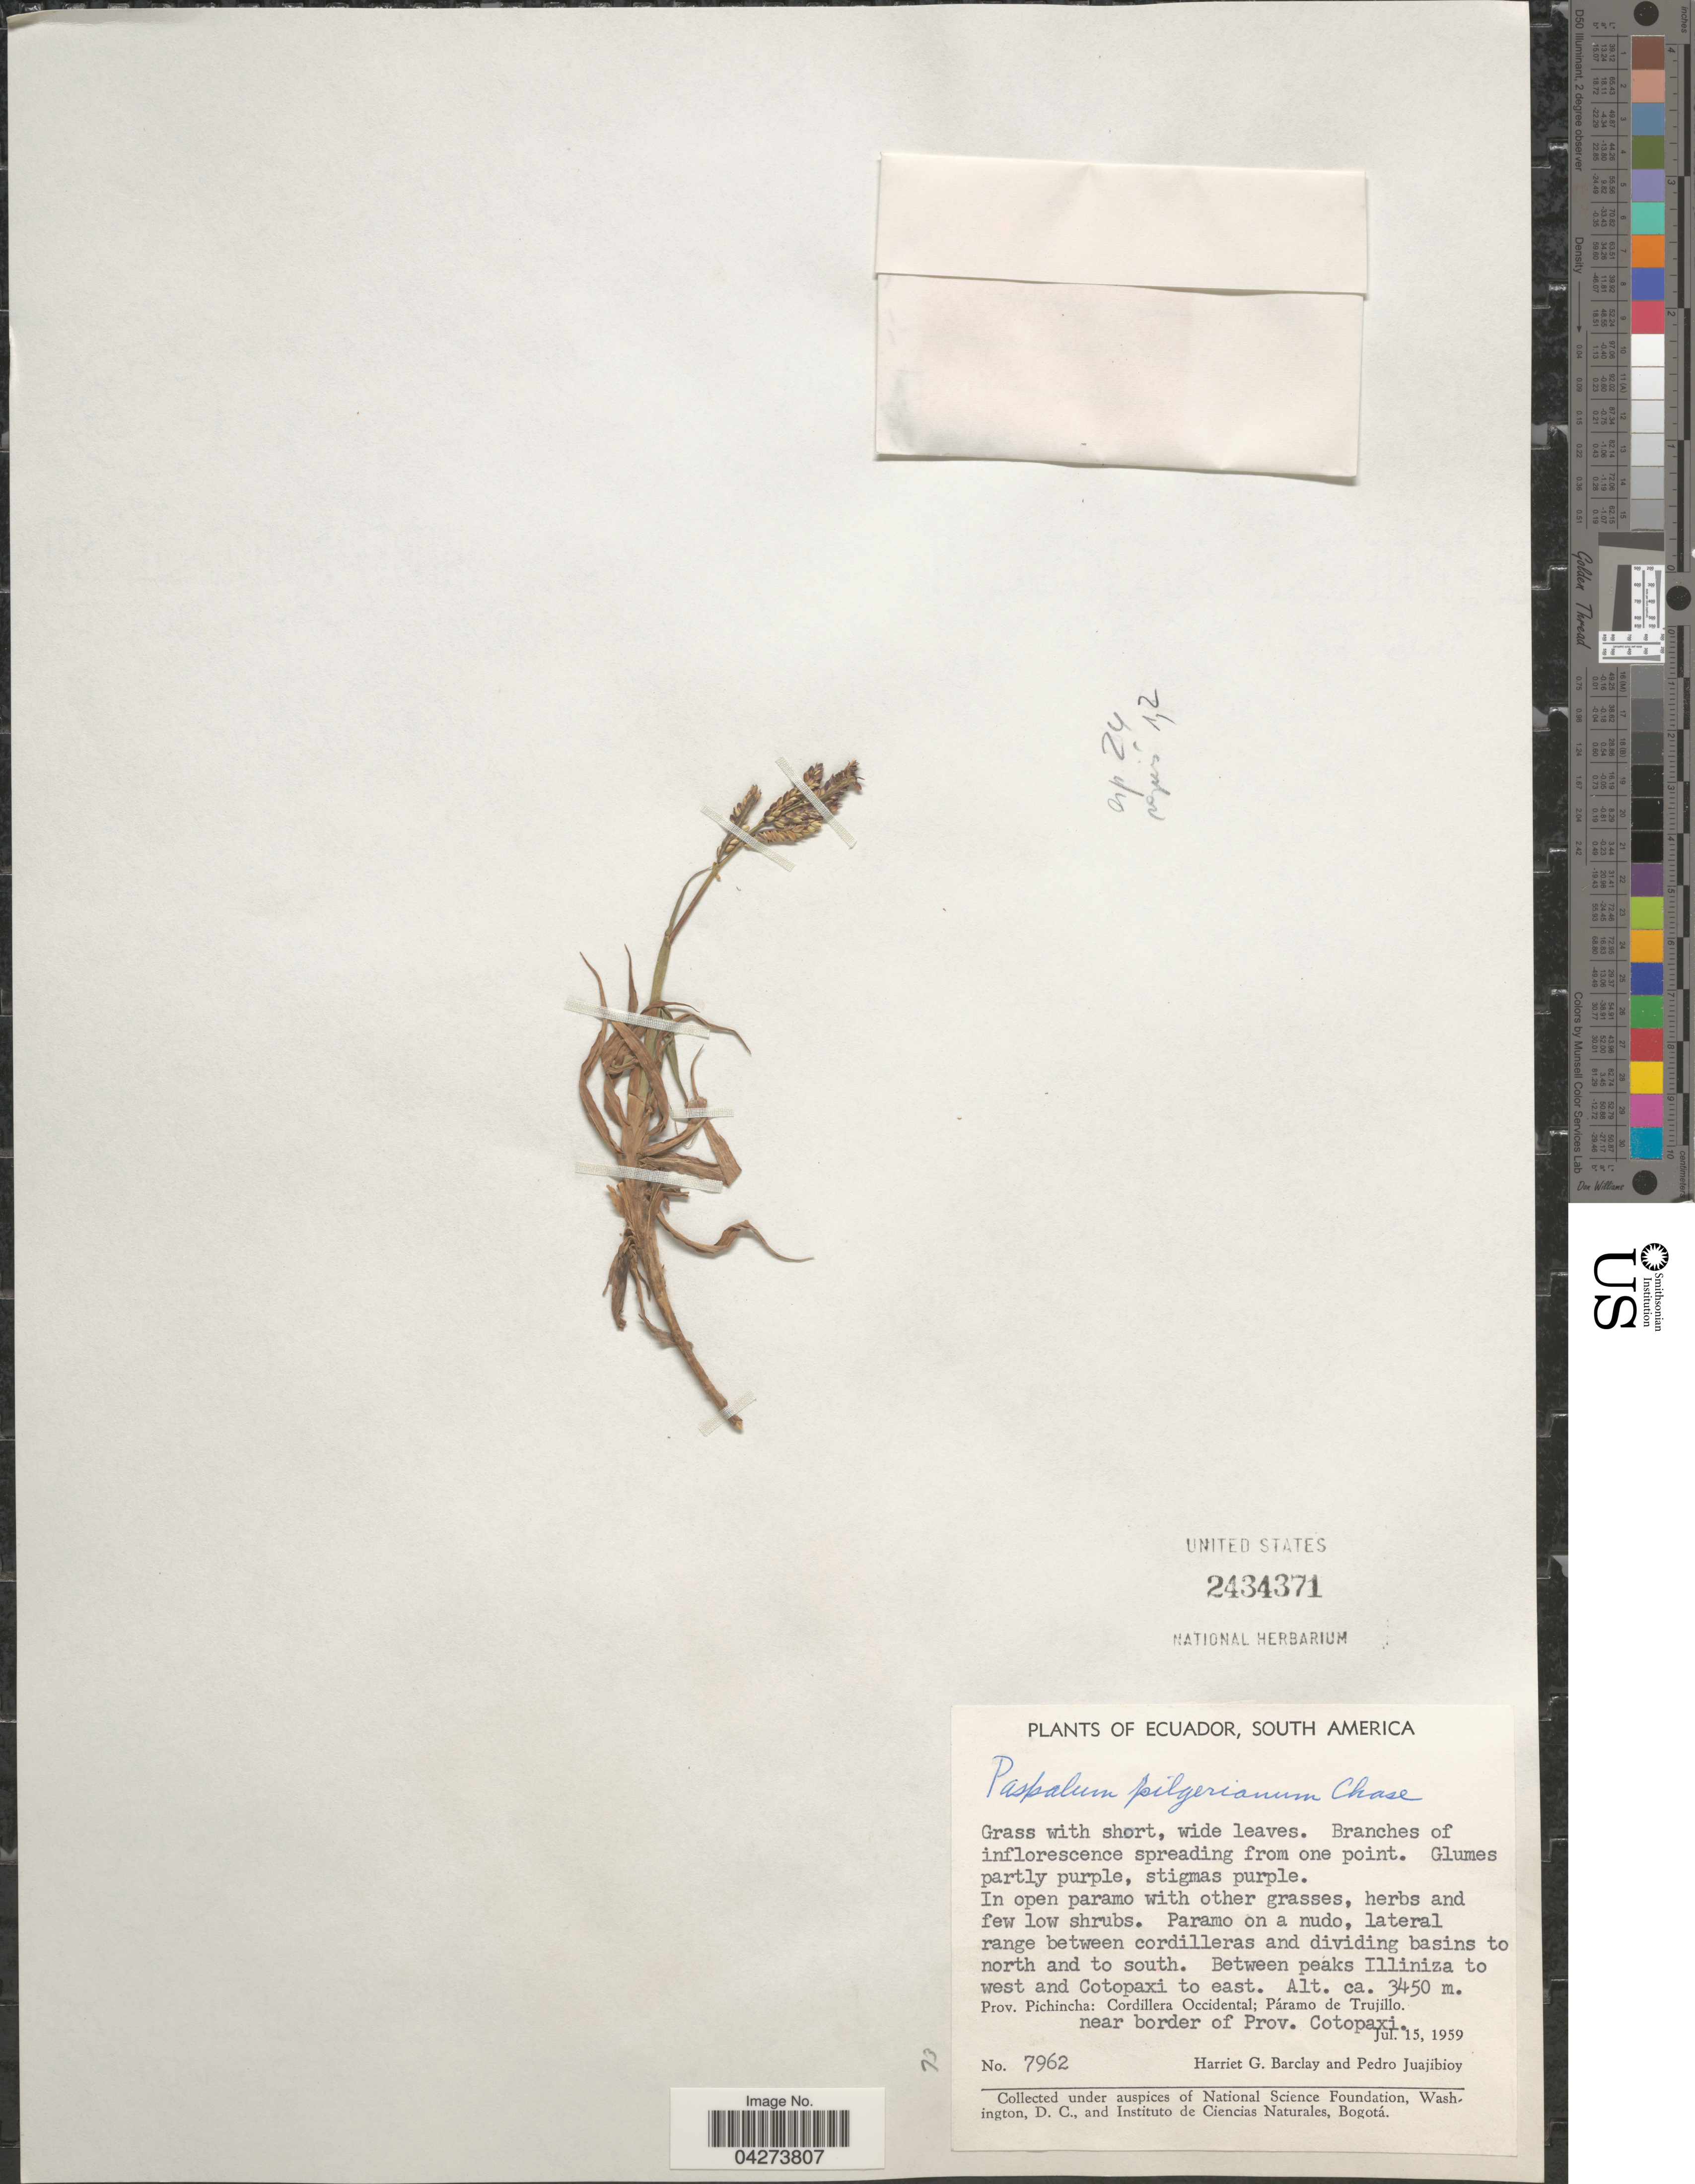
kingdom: Plantae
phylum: Tracheophyta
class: Liliopsida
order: Poales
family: Poaceae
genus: Paspalum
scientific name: Paspalum pilgerianum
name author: Chase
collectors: H. G. Barclay & P. Juajibioy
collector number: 7962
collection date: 1959-07-15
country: Ecuador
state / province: Cotopaxi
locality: Paramo on a nudo, lateral range between cordilleras and dividing basins to north and to south. Between peaks Illiniza to west and Cotopaxi to east. Prov. Pichincha: Cordillera Occidental; Páramo de Trujillo. Near border of Prov. Cotopaxi.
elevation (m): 3450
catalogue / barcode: US 2434371